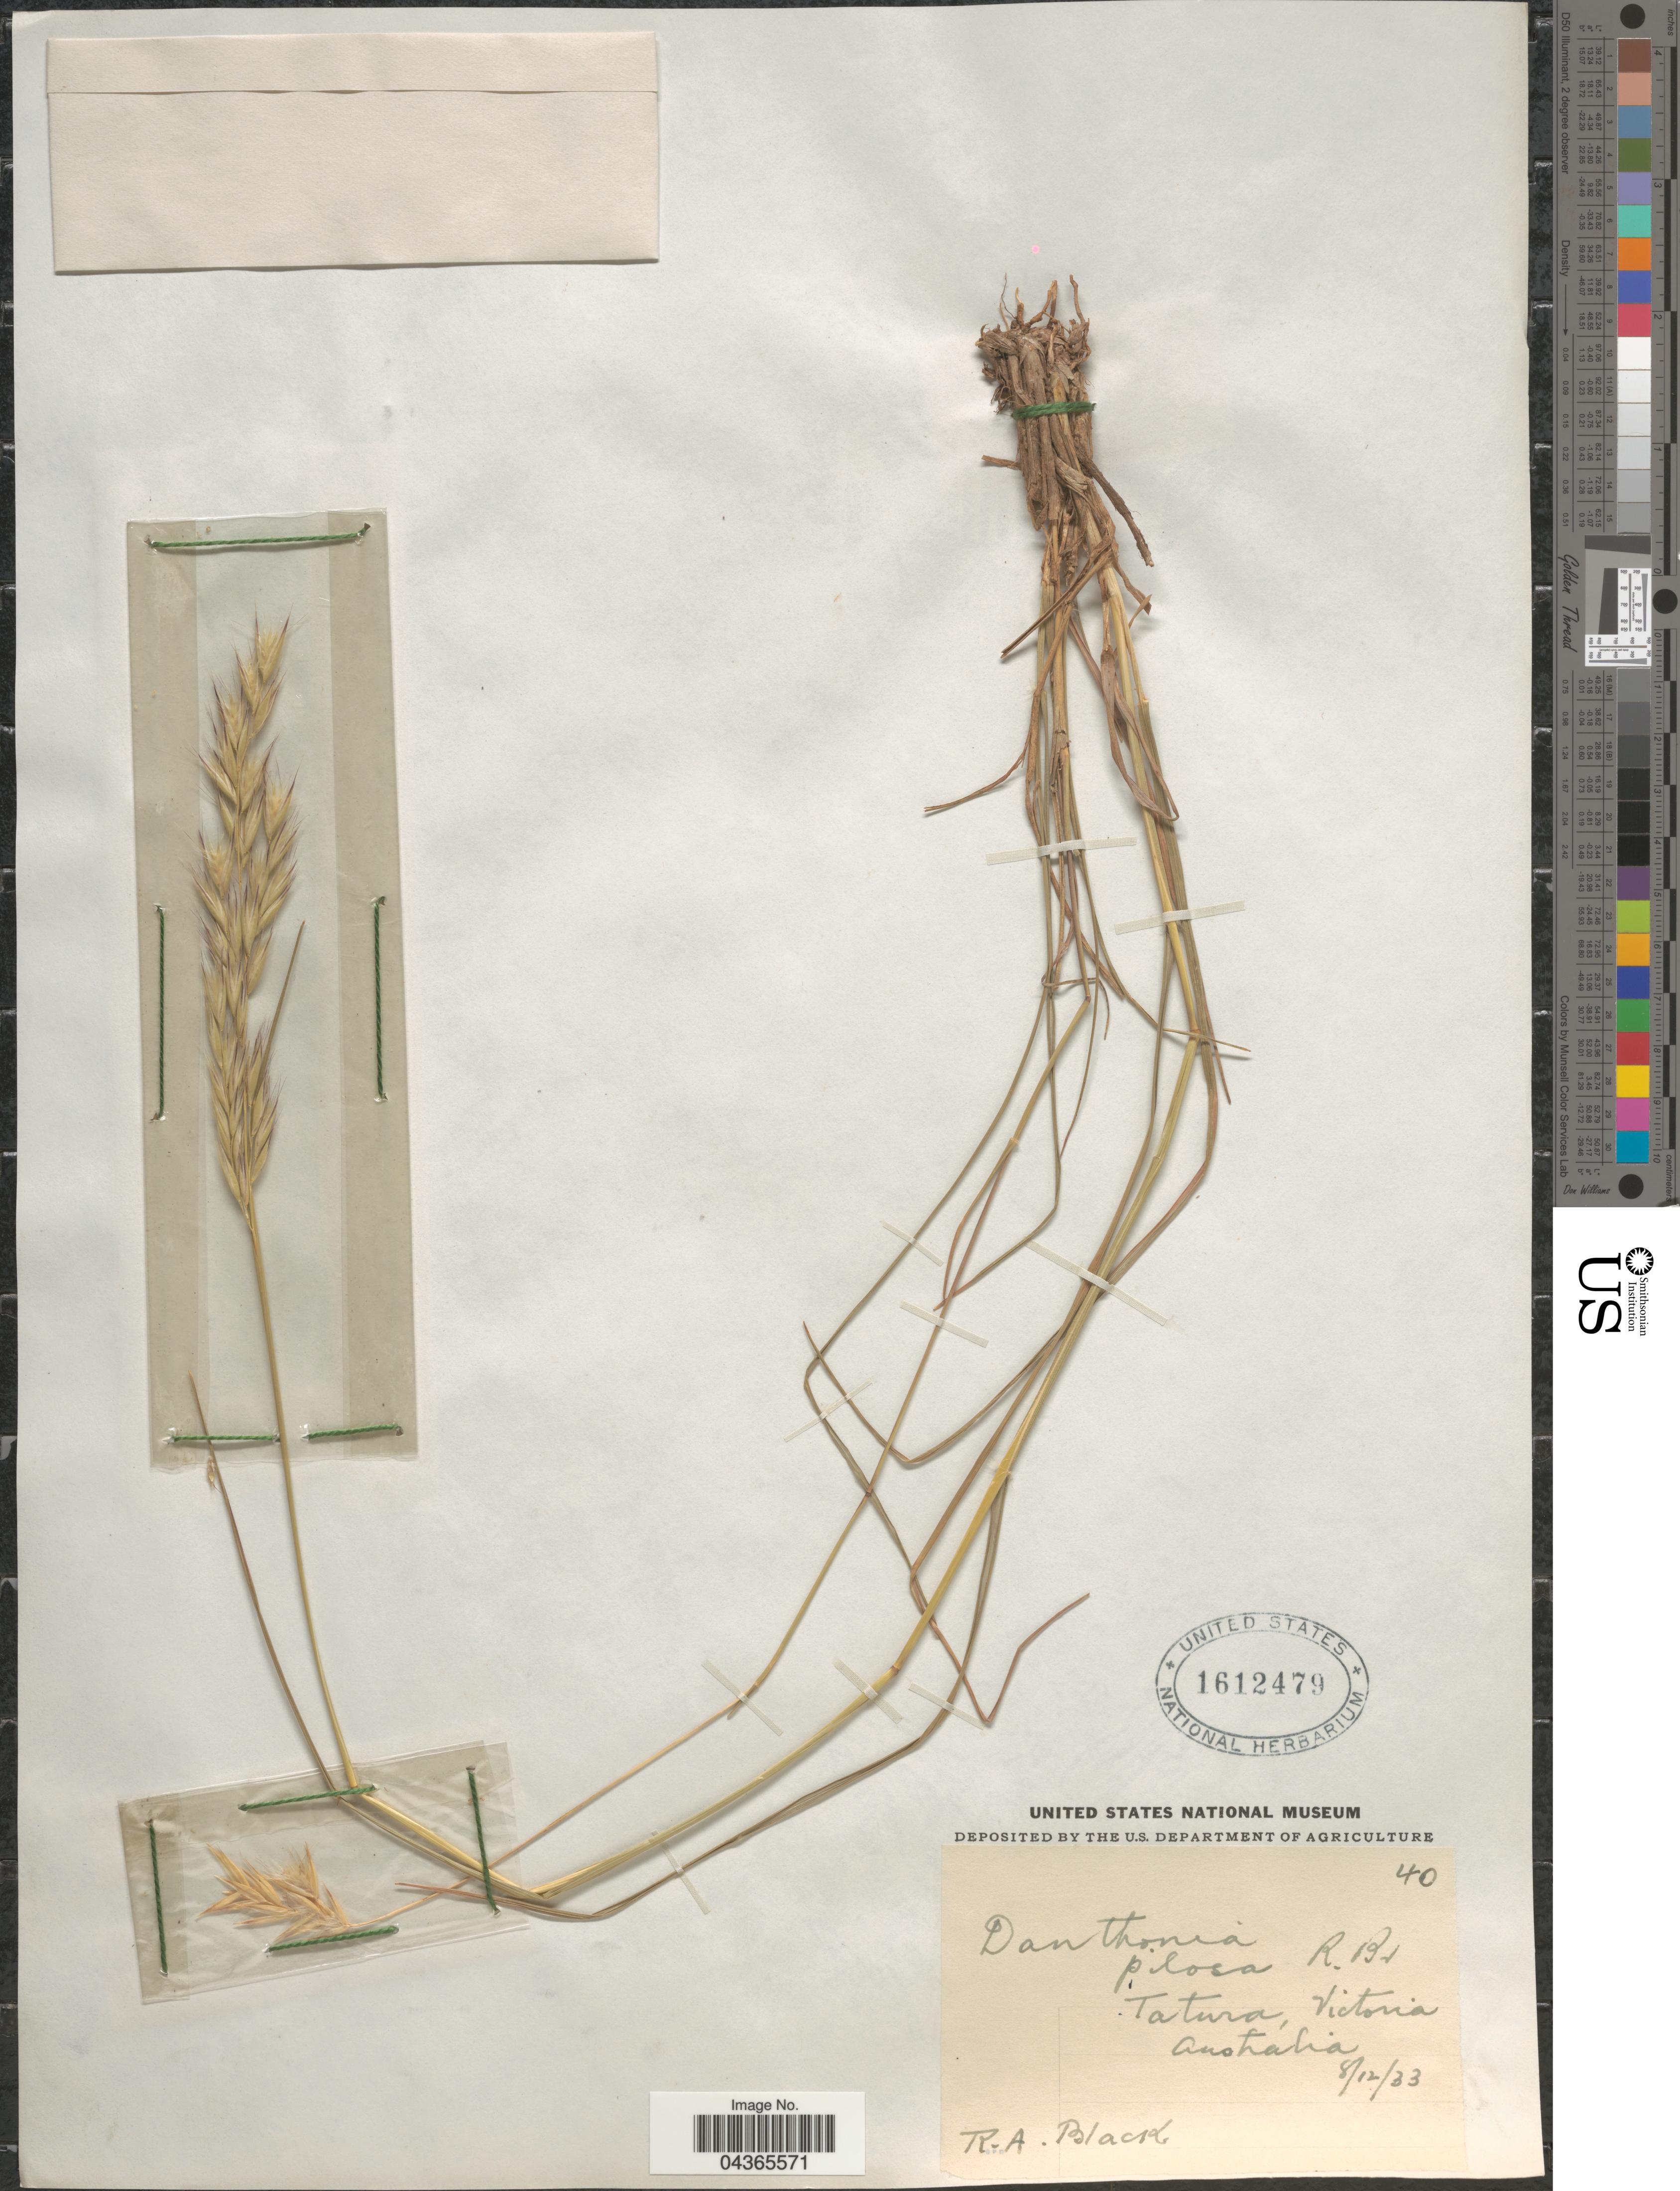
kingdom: Plantae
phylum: Tracheophyta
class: Liliopsida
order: Poales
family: Poaceae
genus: Rytidosperma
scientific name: Rytidosperma pilosum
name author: (R. Br.) Connor & Edgar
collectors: R. A. Black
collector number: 40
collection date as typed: Transcribed d/m/y: 8/12/33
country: Australia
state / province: Victoria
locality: Tatura, Victoria.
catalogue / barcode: US 1612479